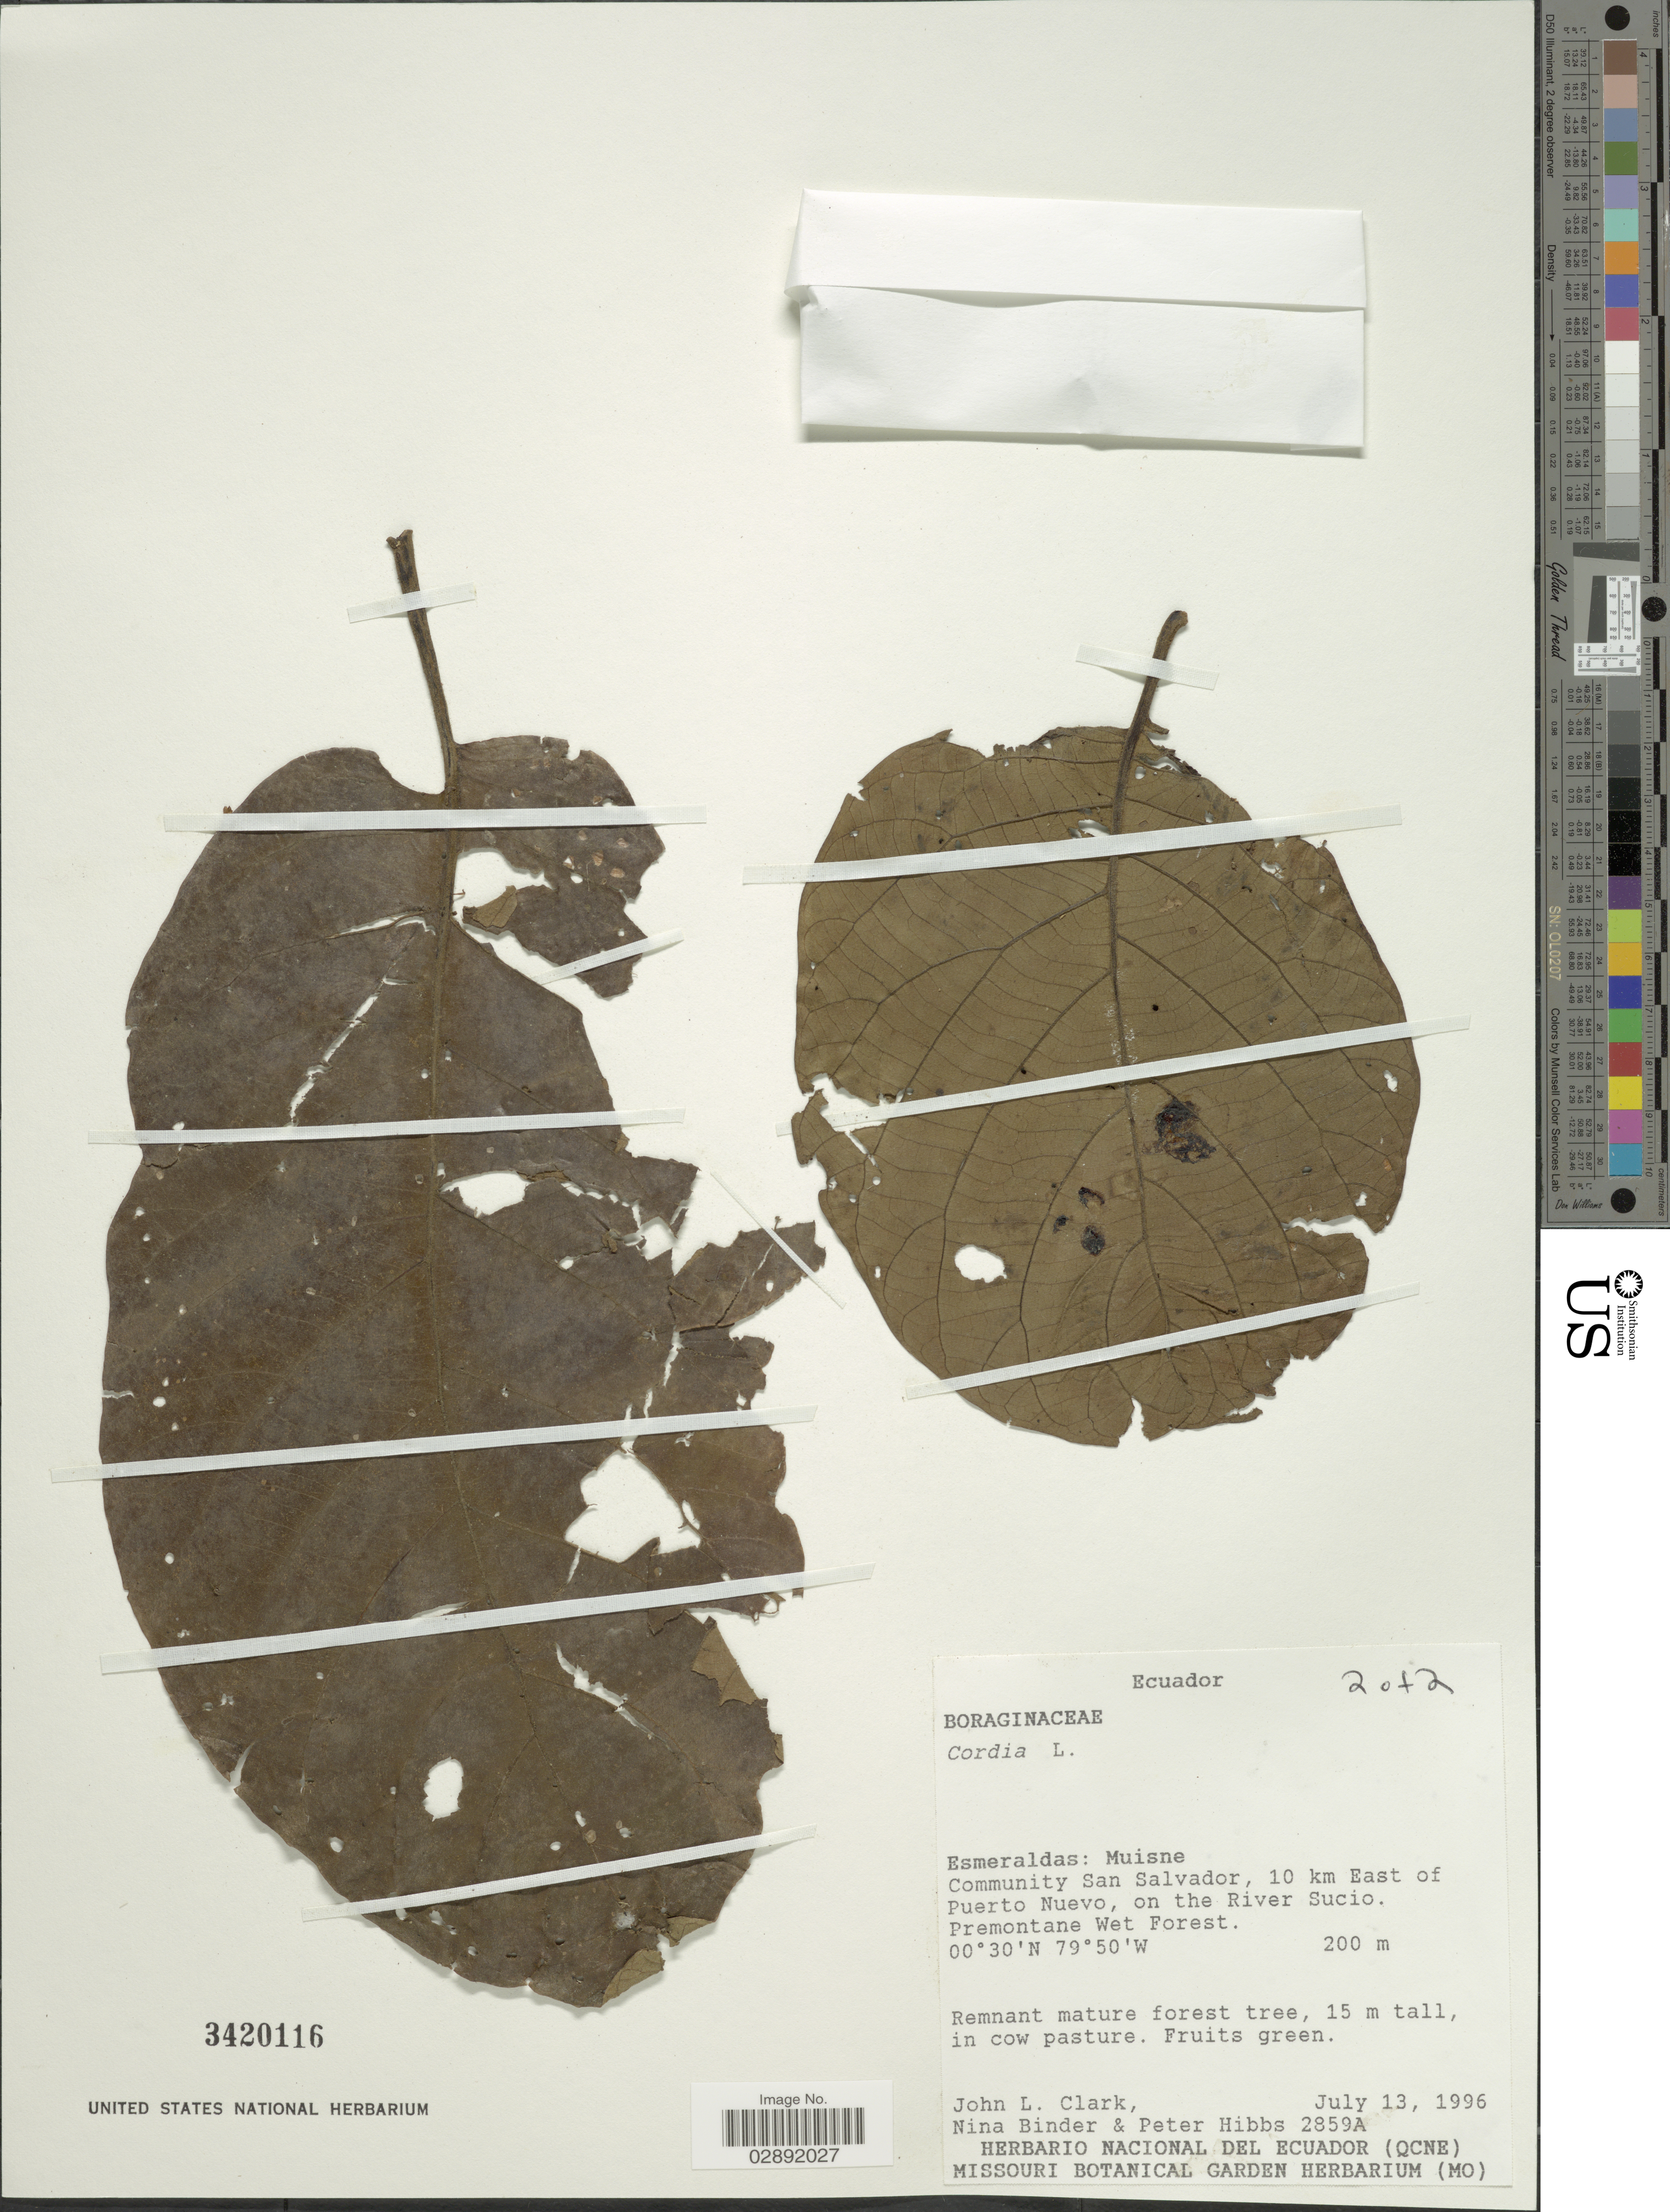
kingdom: Plantae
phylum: Tracheophyta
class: Magnoliopsida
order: Boraginales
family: Cordiaceae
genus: Cordia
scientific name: Cordia sp.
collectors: J. L. Clark, N. Binder & P. Hibbs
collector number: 2859A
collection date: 1996-07-13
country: Ecuador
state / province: Esmeraldas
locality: Muisne, Community San Salvador, 10 km East of Puerto Nuevo, on the River Sucio.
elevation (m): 200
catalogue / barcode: US 3420116